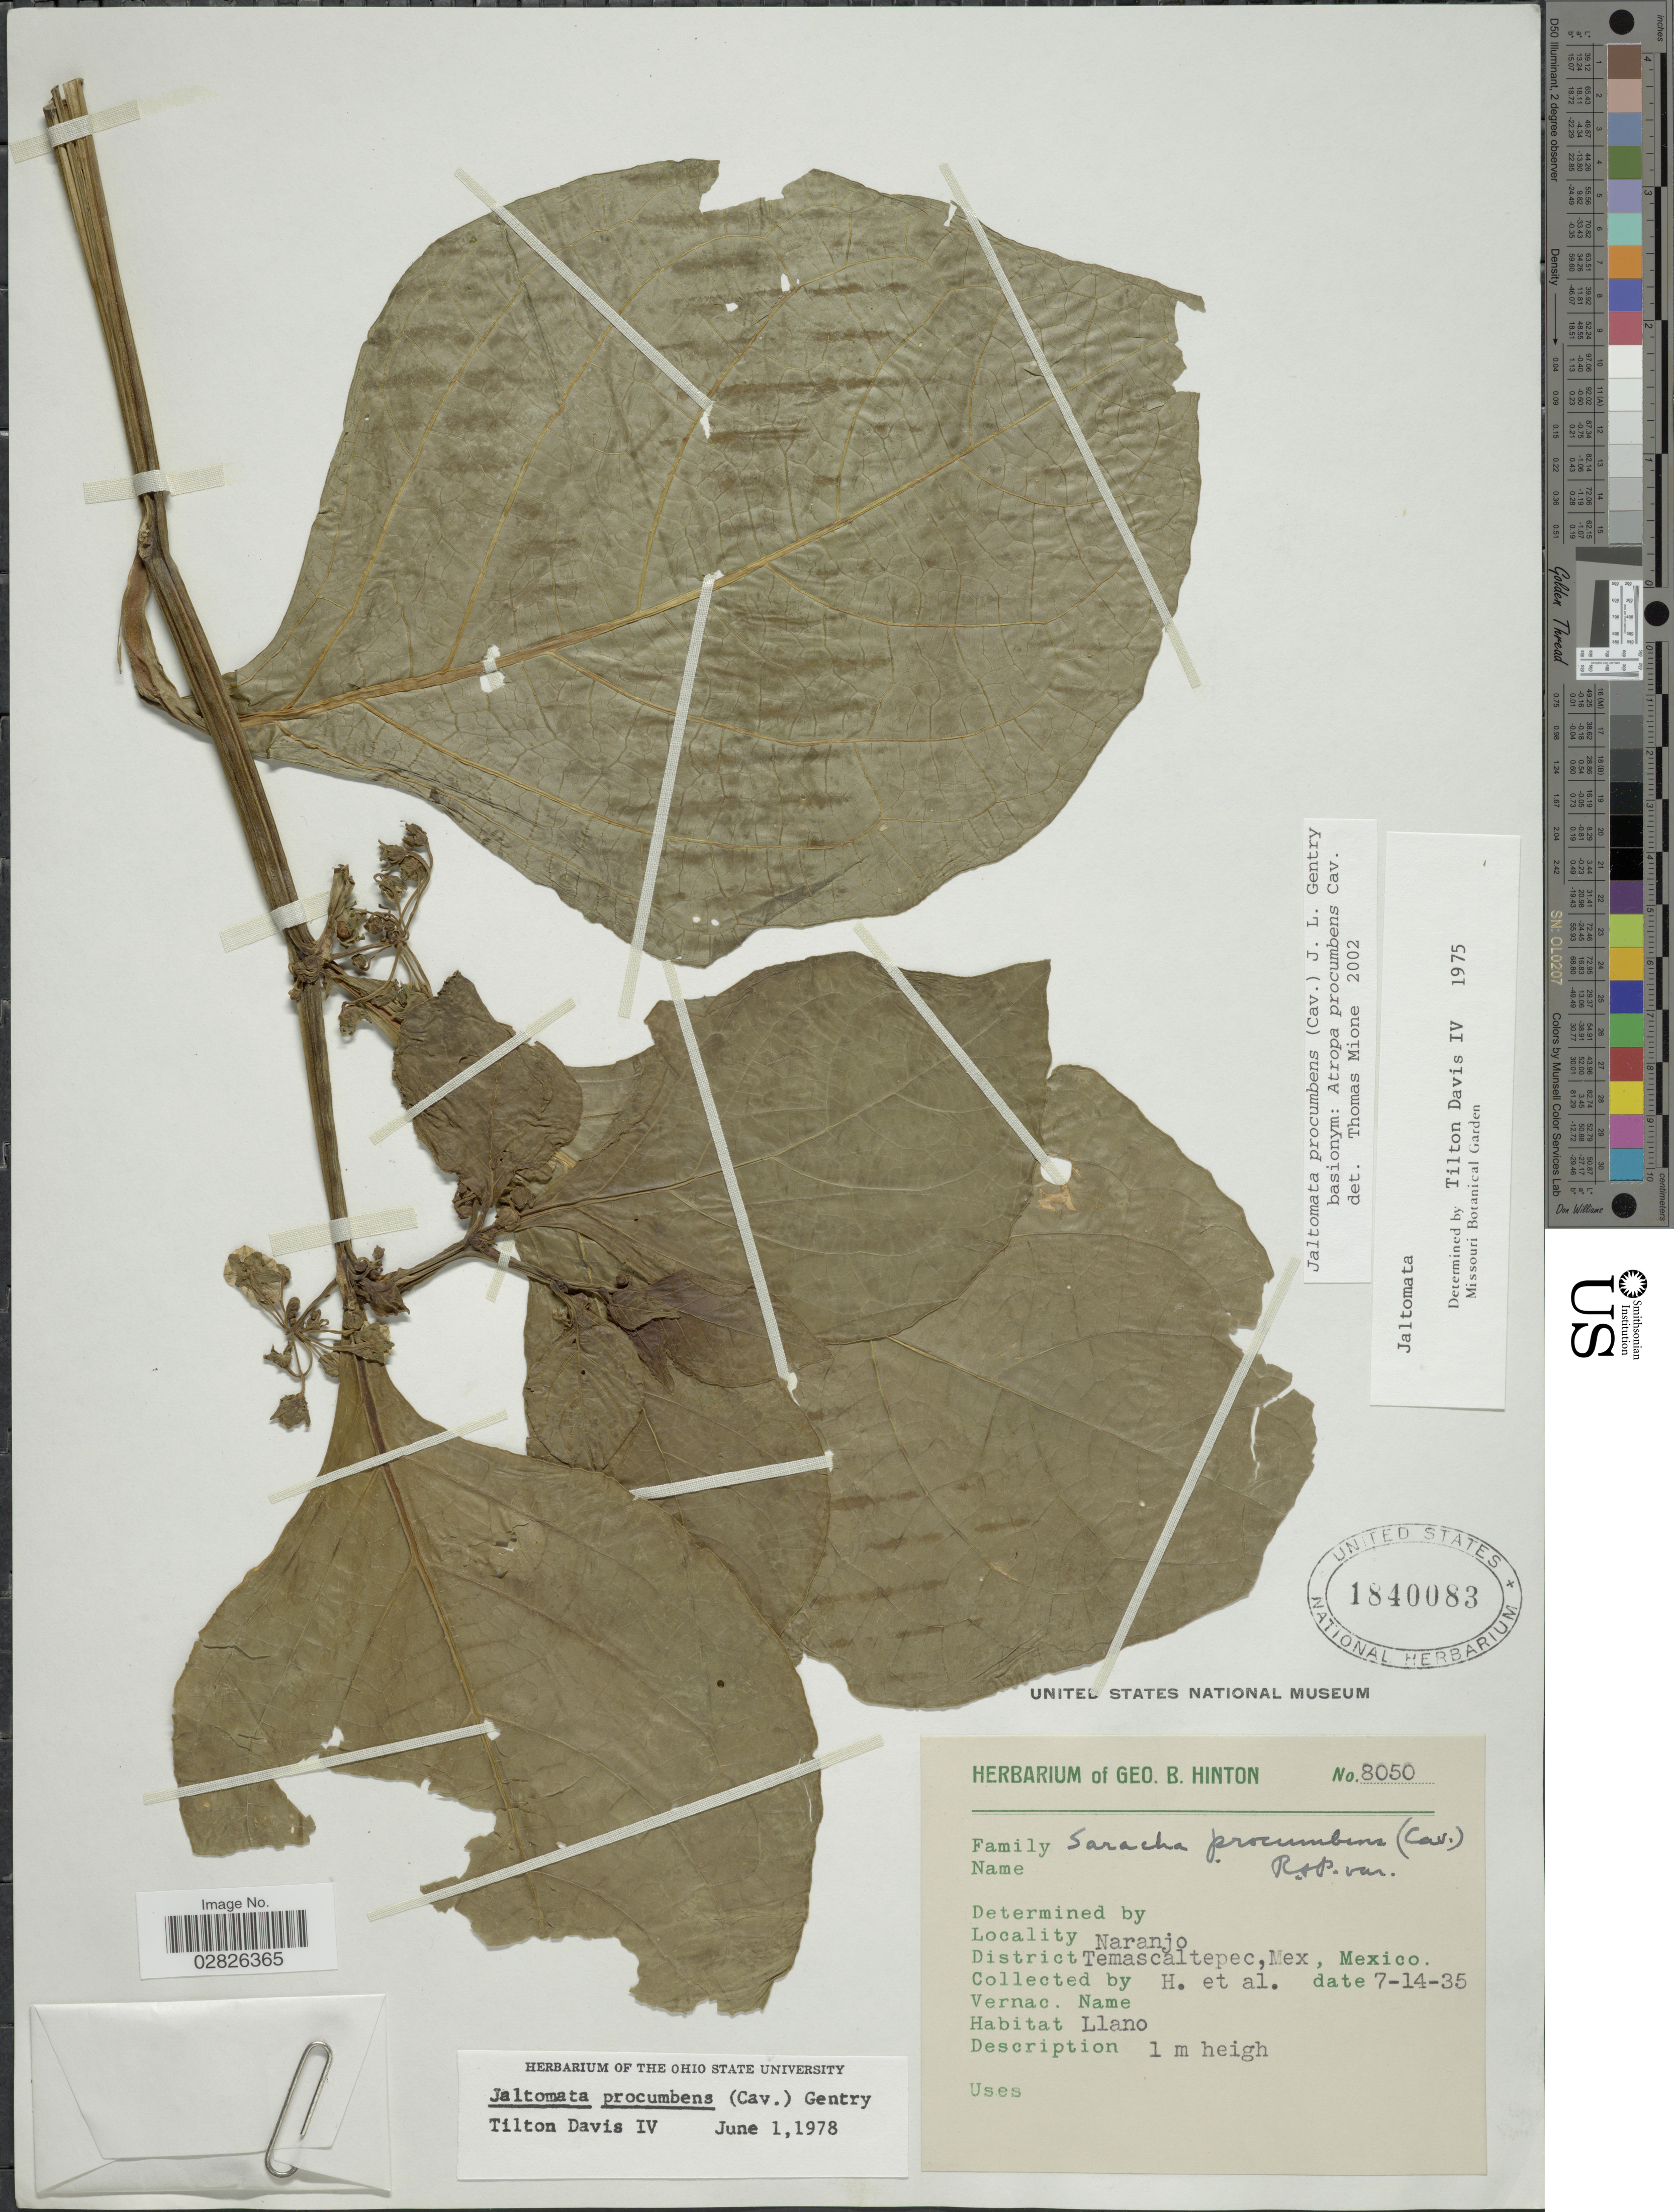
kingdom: Plantae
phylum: Tracheophyta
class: Magnoliopsida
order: Solanales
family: Solanaceae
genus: Jaltomata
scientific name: Jaltomata procumbens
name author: (Cav.) J.L. Gentry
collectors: G. B. Hinton & et al.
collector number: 8050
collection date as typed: Transcribed d/m/y: 14/7/35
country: Mexico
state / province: México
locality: Naranjo, District Temascaltepec.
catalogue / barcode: US 1840083